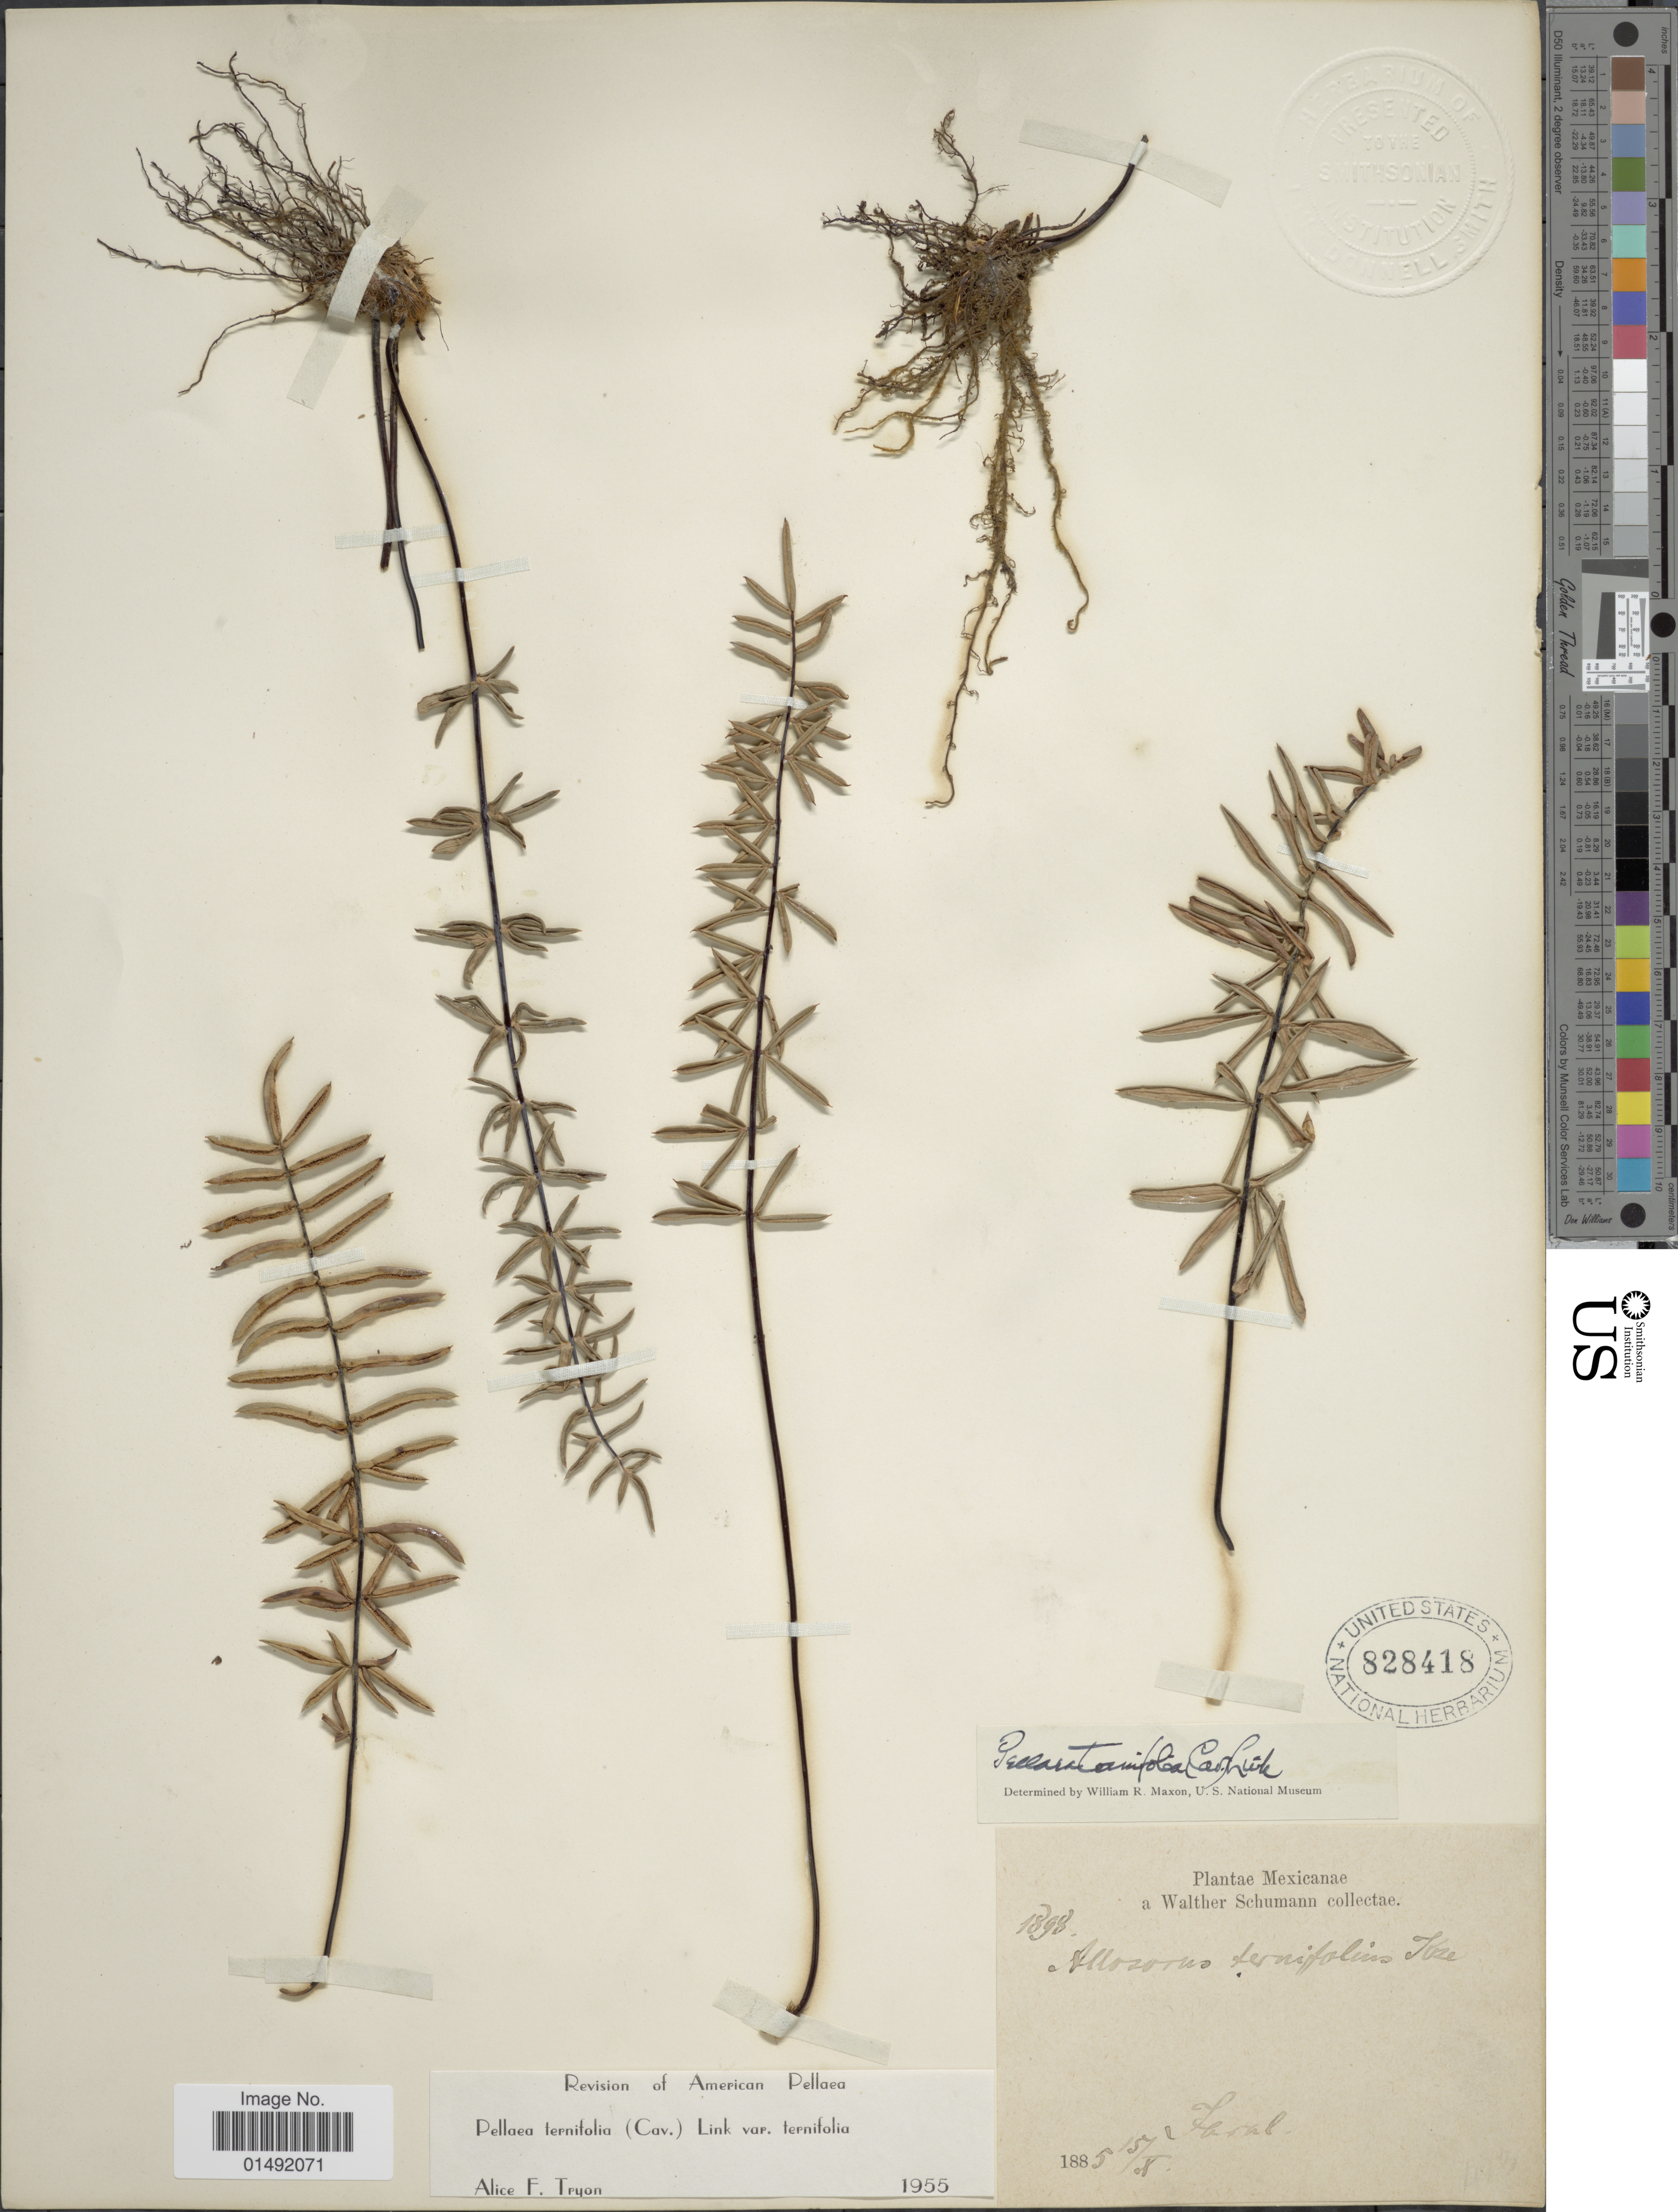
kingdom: Plantae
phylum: Tracheophyta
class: Polypodiopsida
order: Polypodiales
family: Pteridaceae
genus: Pellaea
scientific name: Pellaea ternifolia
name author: (Cav.) Link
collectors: W. Schumann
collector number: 1898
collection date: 1885-10-15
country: Mexico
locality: Jaral [interpreted]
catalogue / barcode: US 828418